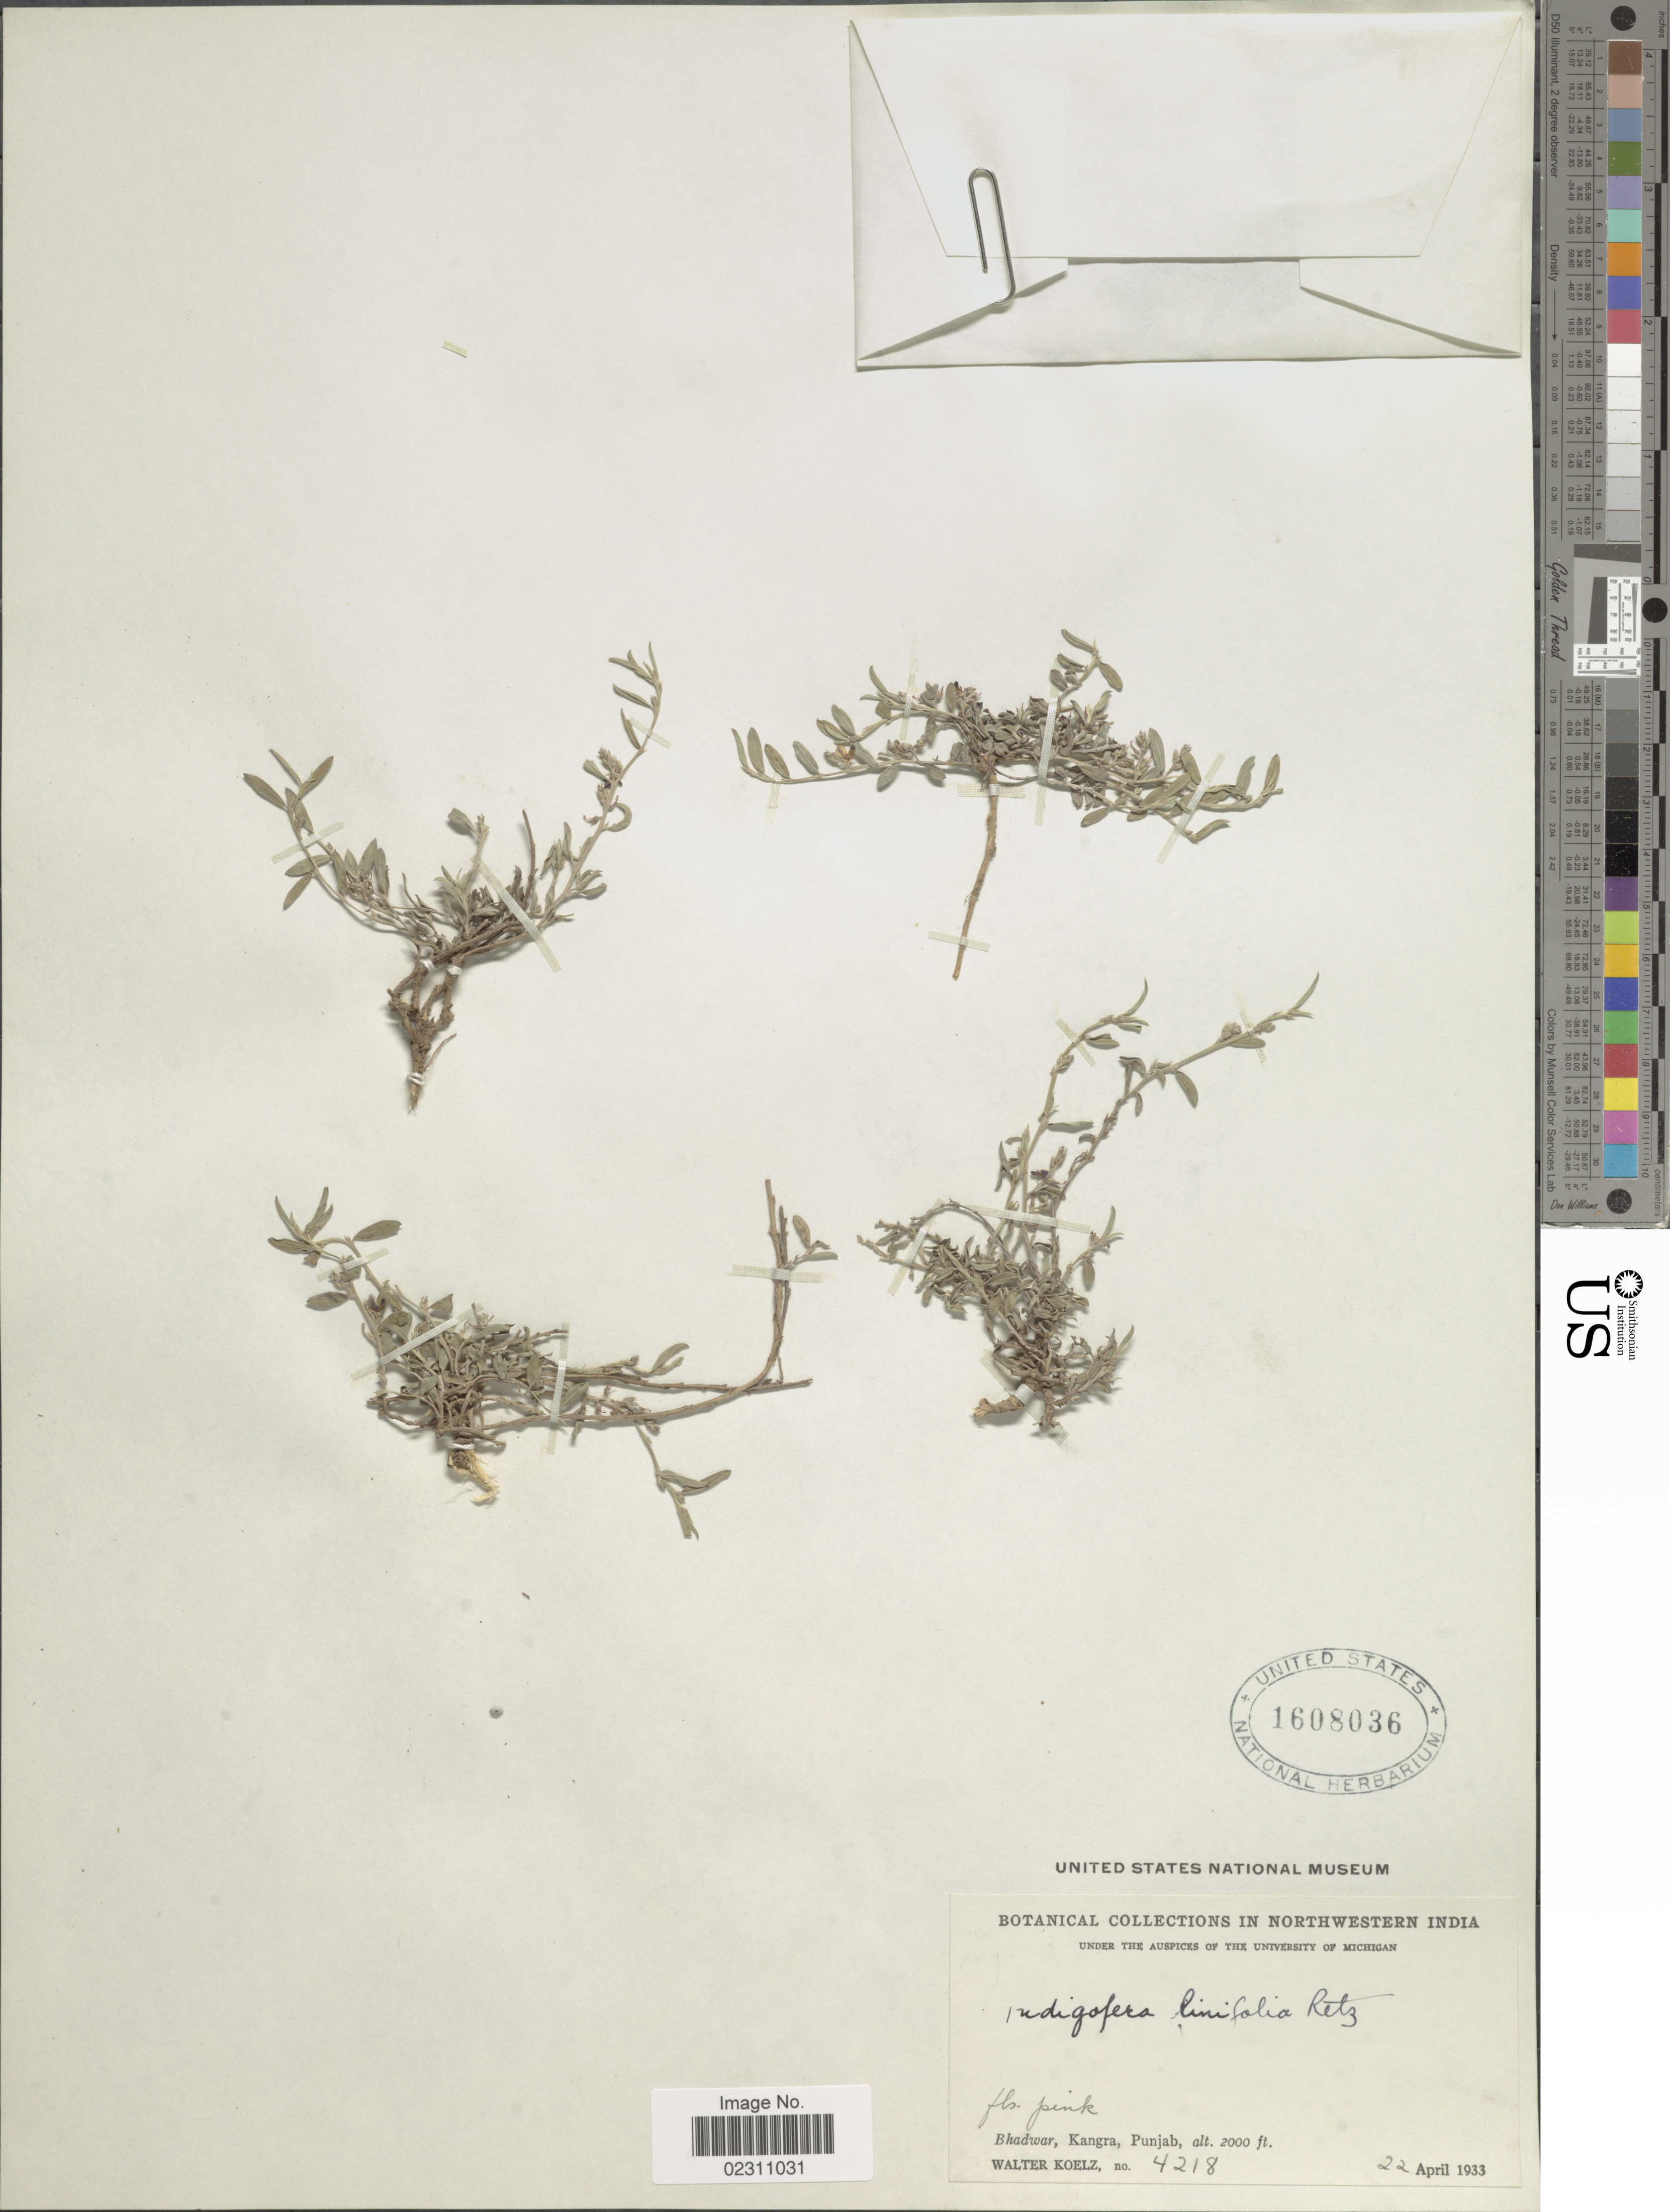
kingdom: Plantae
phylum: Tracheophyta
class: Magnoliopsida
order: Fabales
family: Fabaceae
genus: Indigofera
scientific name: Indigofera linifolia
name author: Retz.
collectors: W. N. Koelz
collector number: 4218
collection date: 1933-04-22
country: India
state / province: Himachal Pradesh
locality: Northwestern India, Bhadwar, Kangra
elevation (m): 610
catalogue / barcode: US 1608036